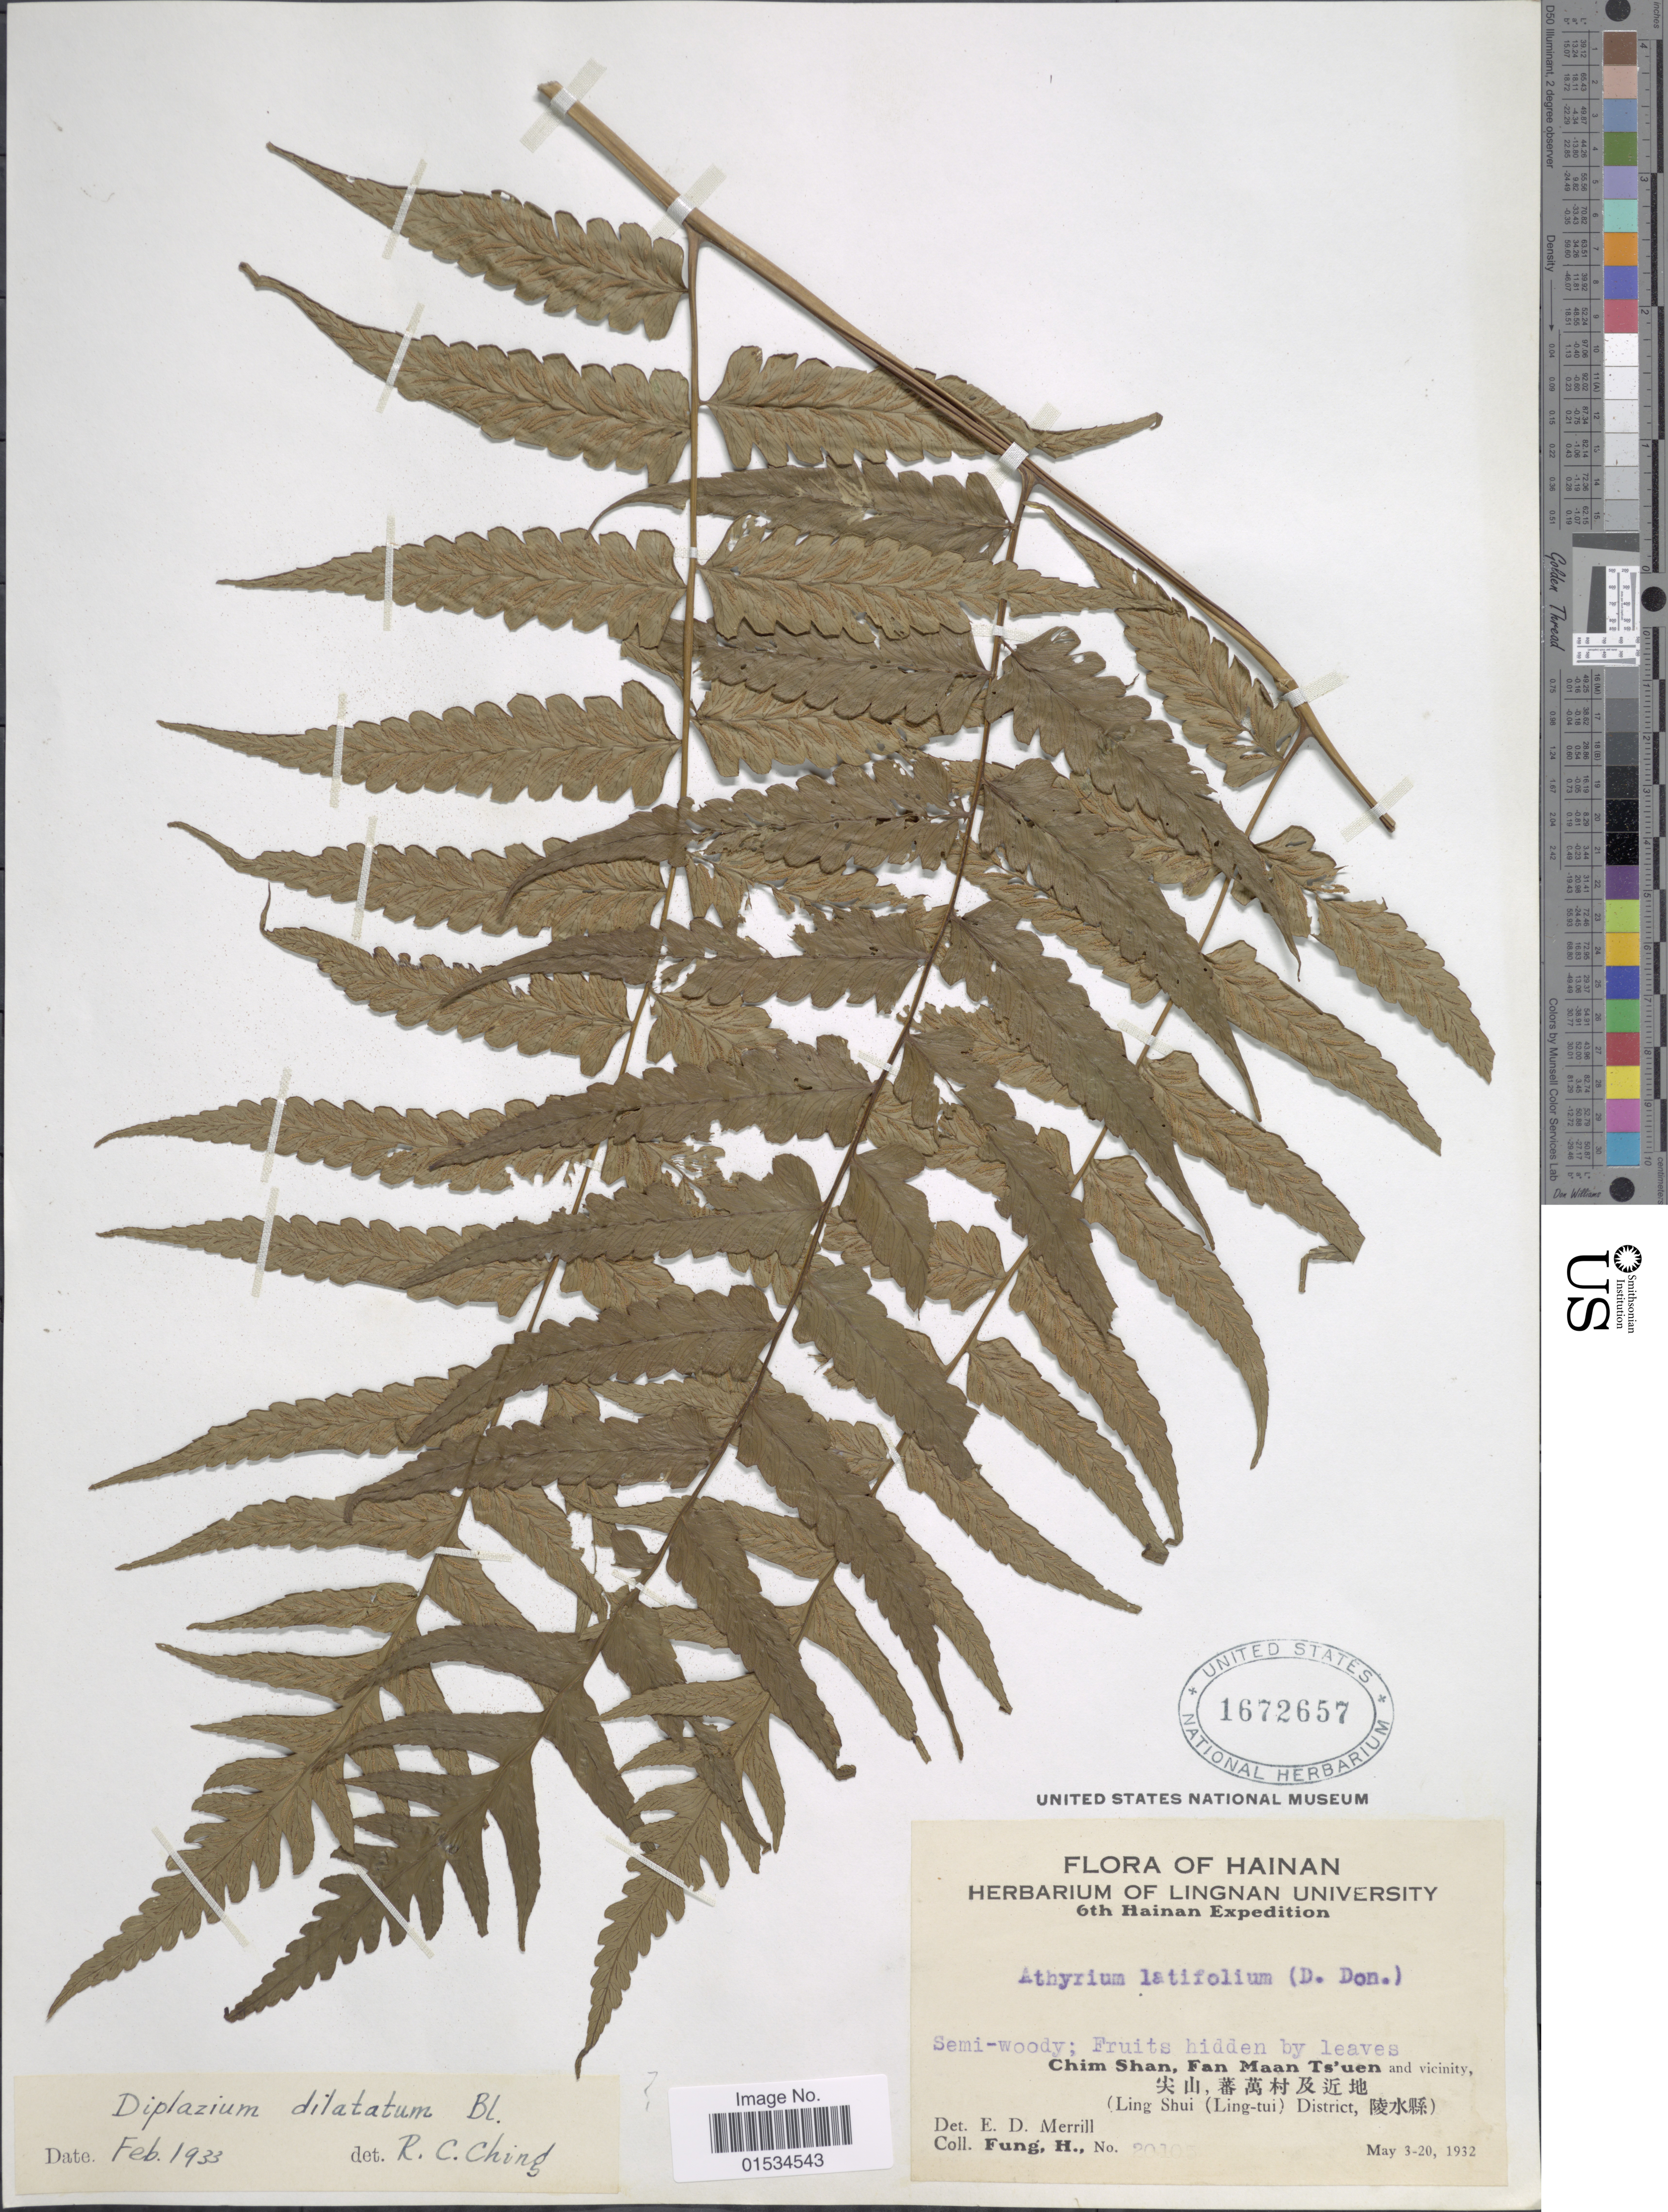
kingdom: Plantae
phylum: Tracheophyta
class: Polypodiopsida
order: Polypodiales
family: Athyriaceae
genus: Diplazium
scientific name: Diplazium sp.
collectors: H. Fung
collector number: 2010*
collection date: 1932-05-03/1932-05-20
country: China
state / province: Hainan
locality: Hainan Expedition, Chim Shan, Fa Maan Ts'uen and vicinity, (Ling Shui (Ling-tui) District)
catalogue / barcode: US 1672657